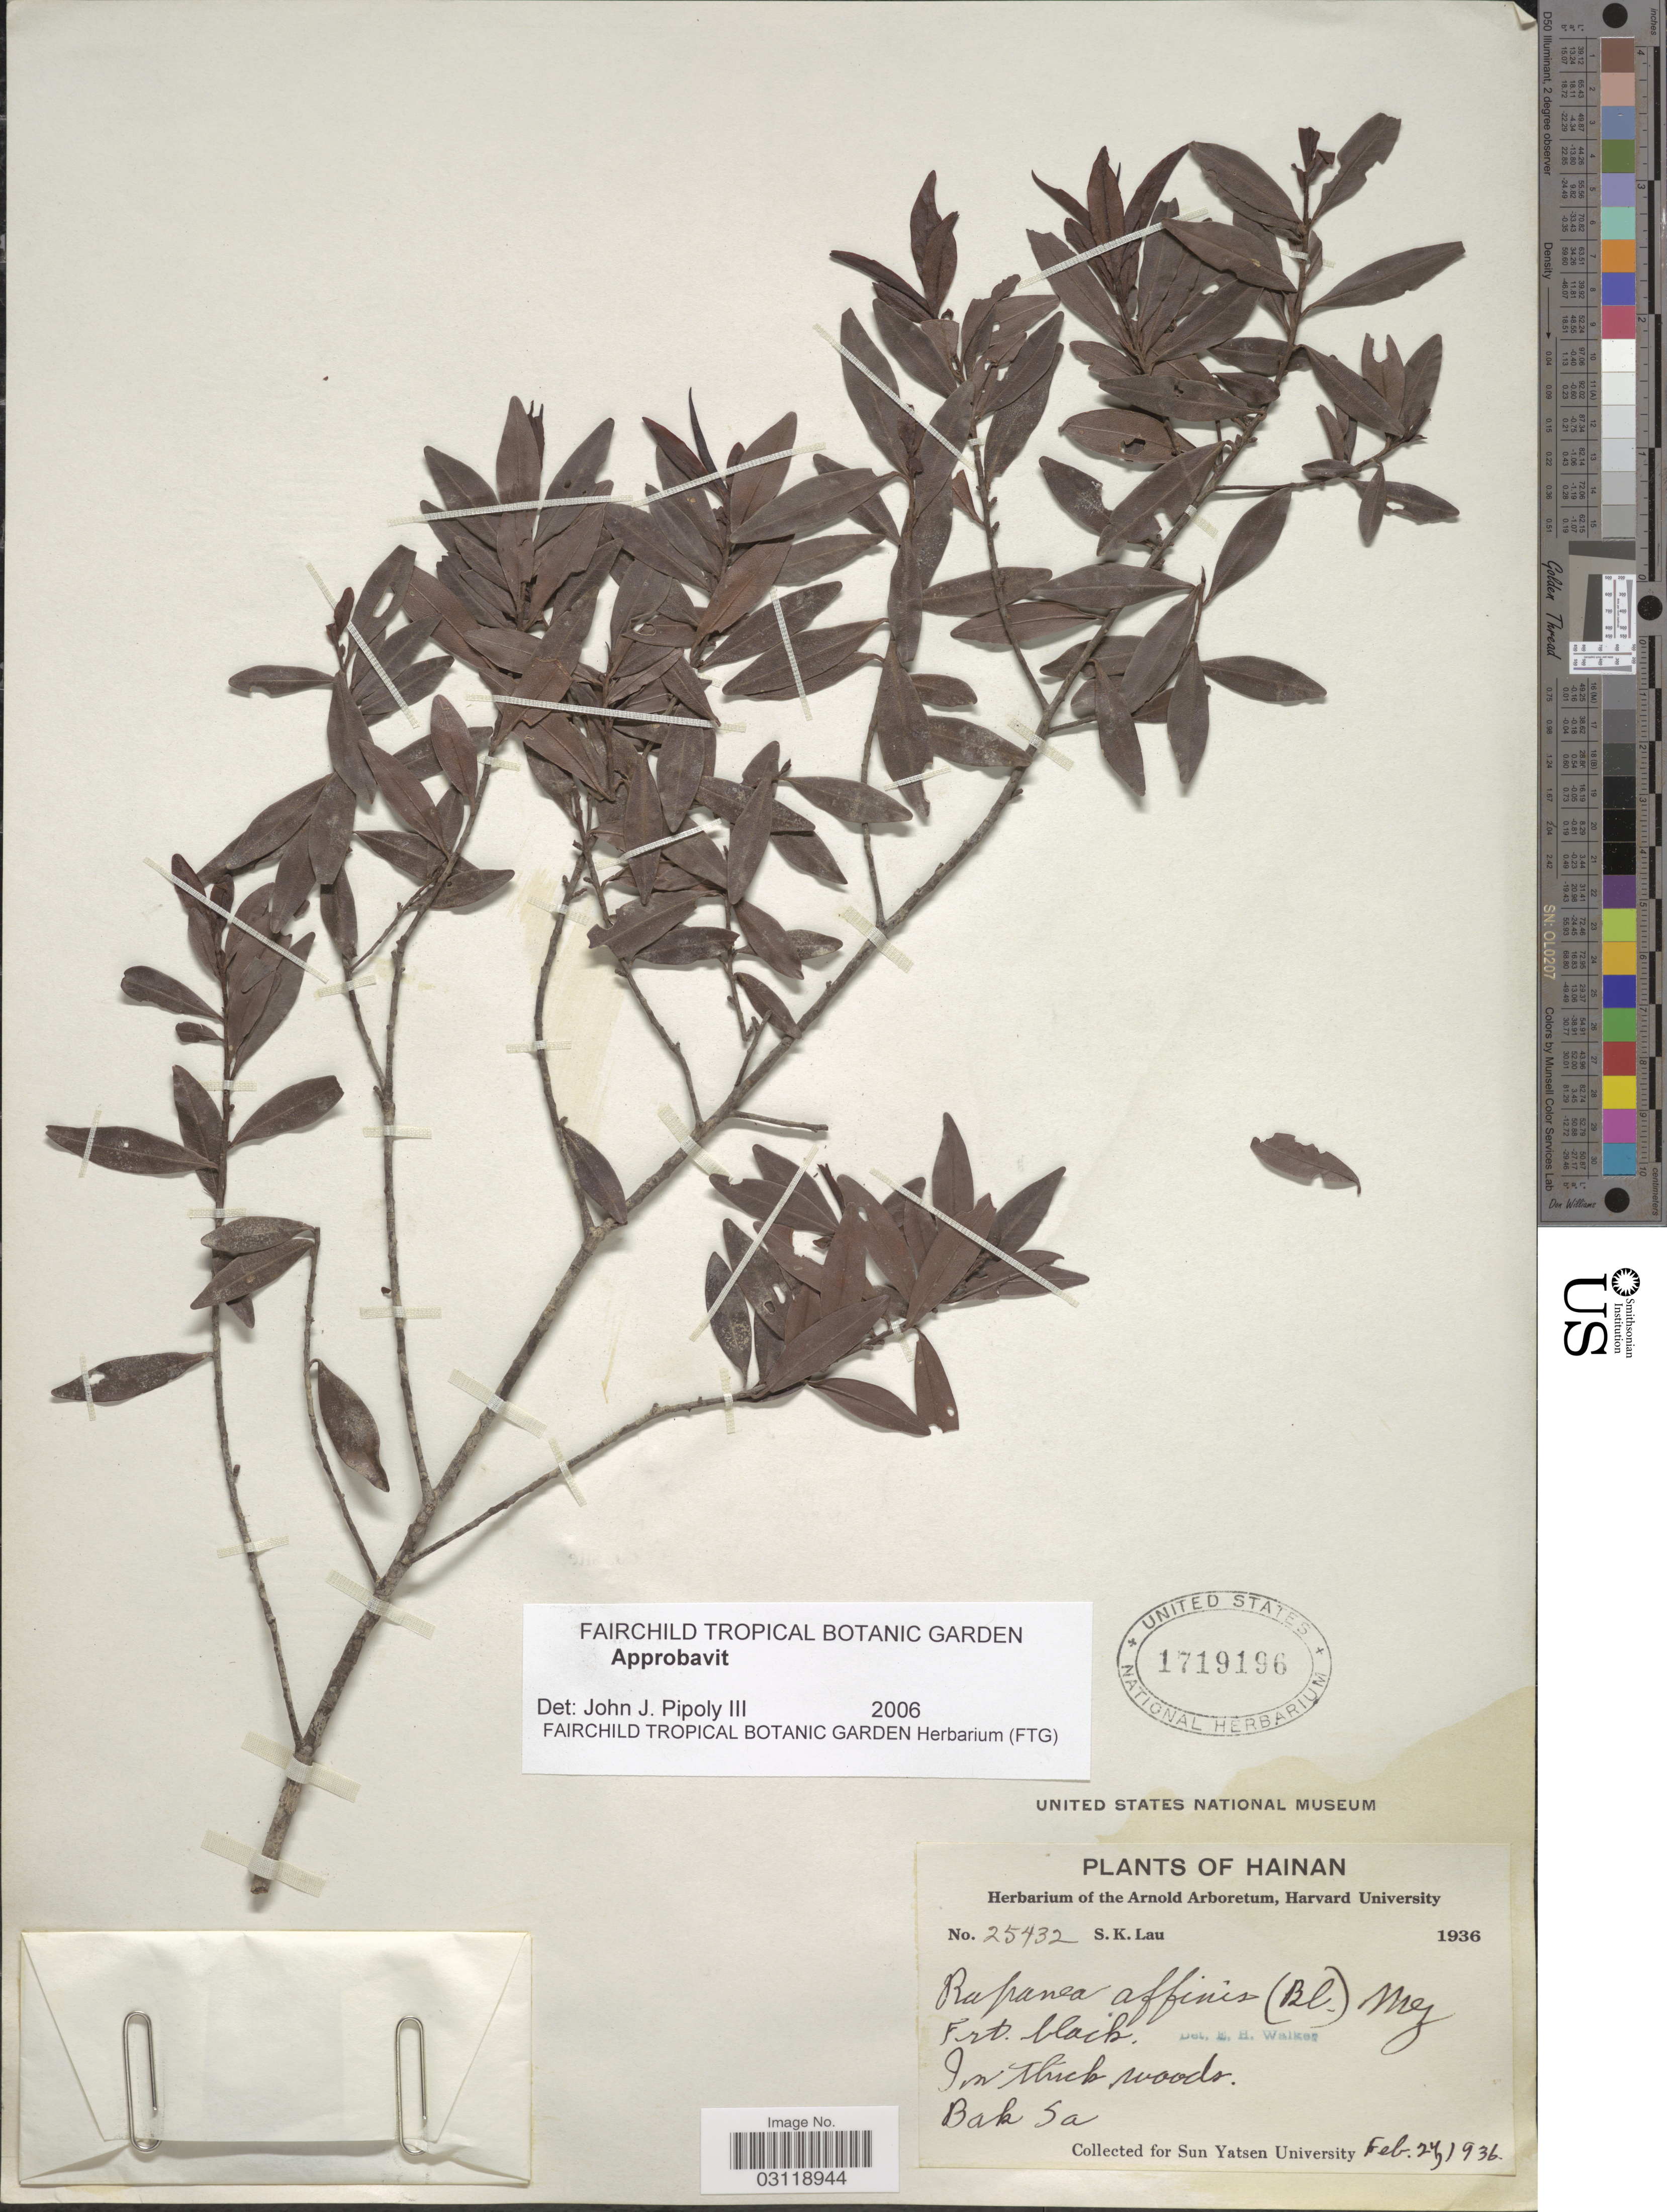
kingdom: Plantae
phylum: Tracheophyta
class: Magnoliopsida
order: Ericales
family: Primulaceae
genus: Rapanea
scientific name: Rapanea affinis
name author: (A. DC.) Mez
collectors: S. K. Lau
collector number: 25432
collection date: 1936-02-24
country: China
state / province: Hainan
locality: Bak Sa.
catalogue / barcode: US 1719196